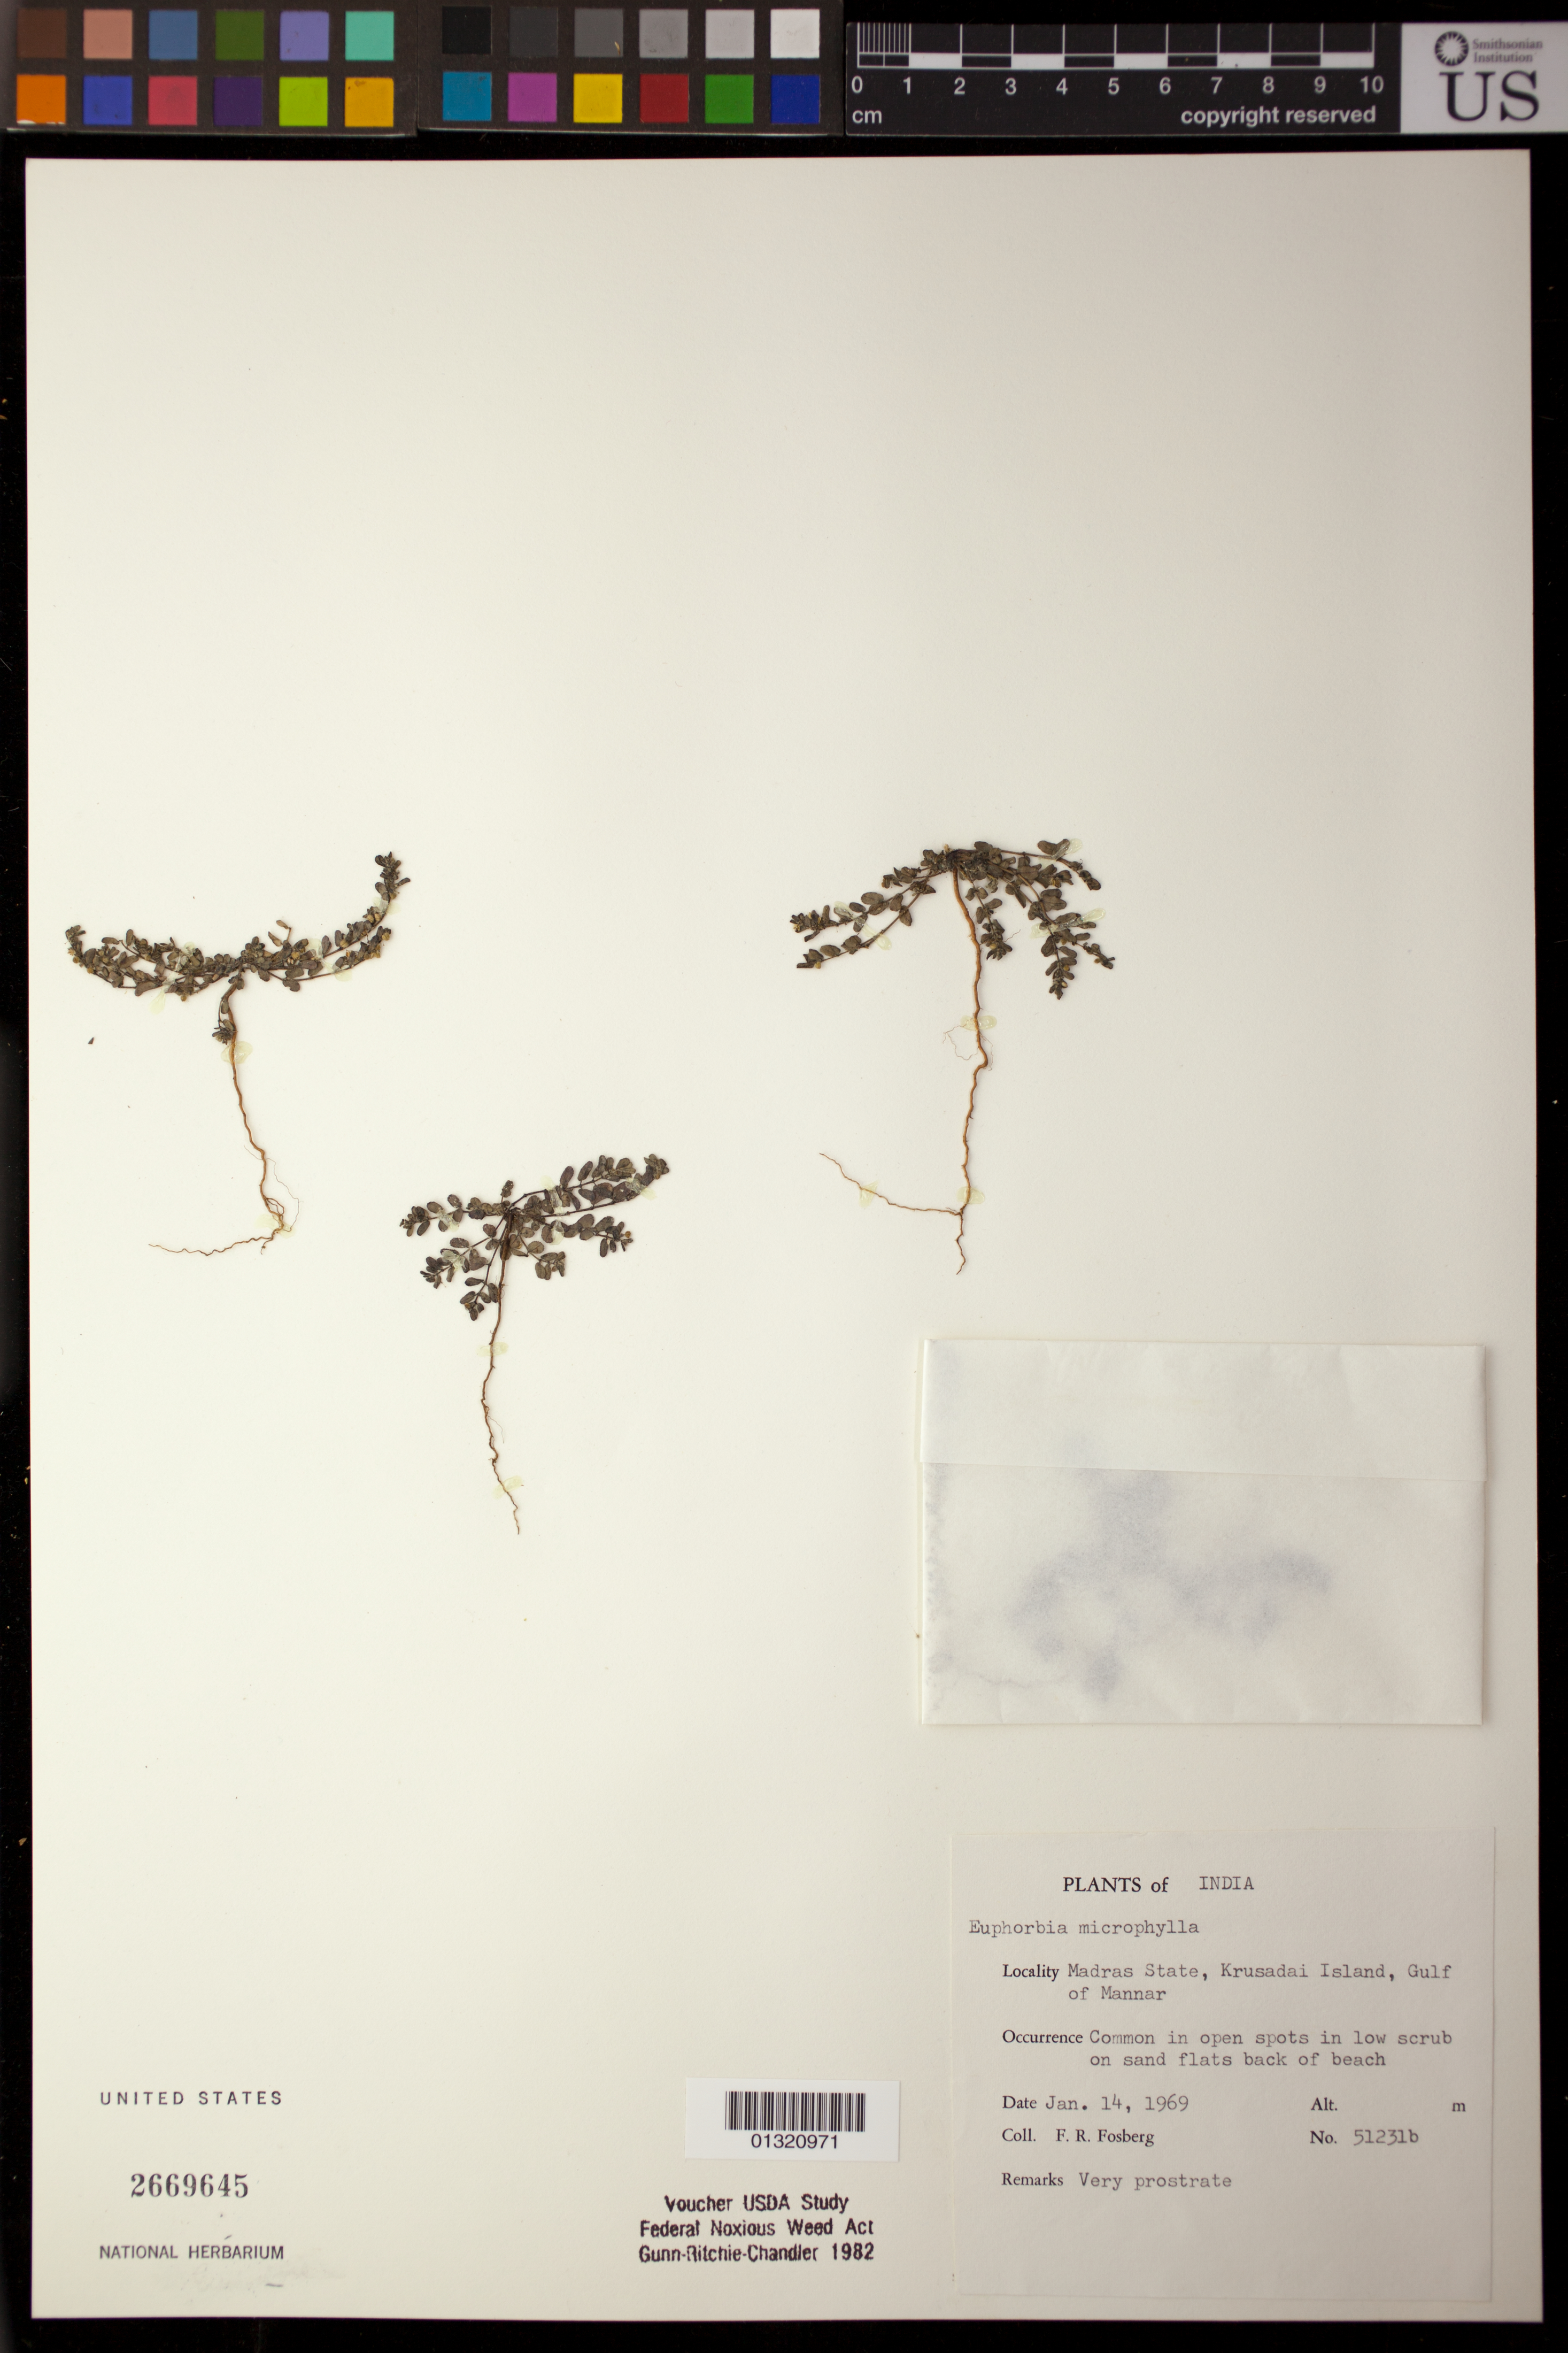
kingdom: Plantae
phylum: Tracheophyta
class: Magnoliopsida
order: Malpighiales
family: Euphorbiaceae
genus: Euphorbia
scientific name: Euphorbia thymifolia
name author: L.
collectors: F. R. Fosberg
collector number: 51231b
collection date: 1969-01-14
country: India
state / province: Tamil Nadu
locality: Krusadai Island [Kursadi Tīvu], Gulf of Mannar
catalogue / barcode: US 2669645